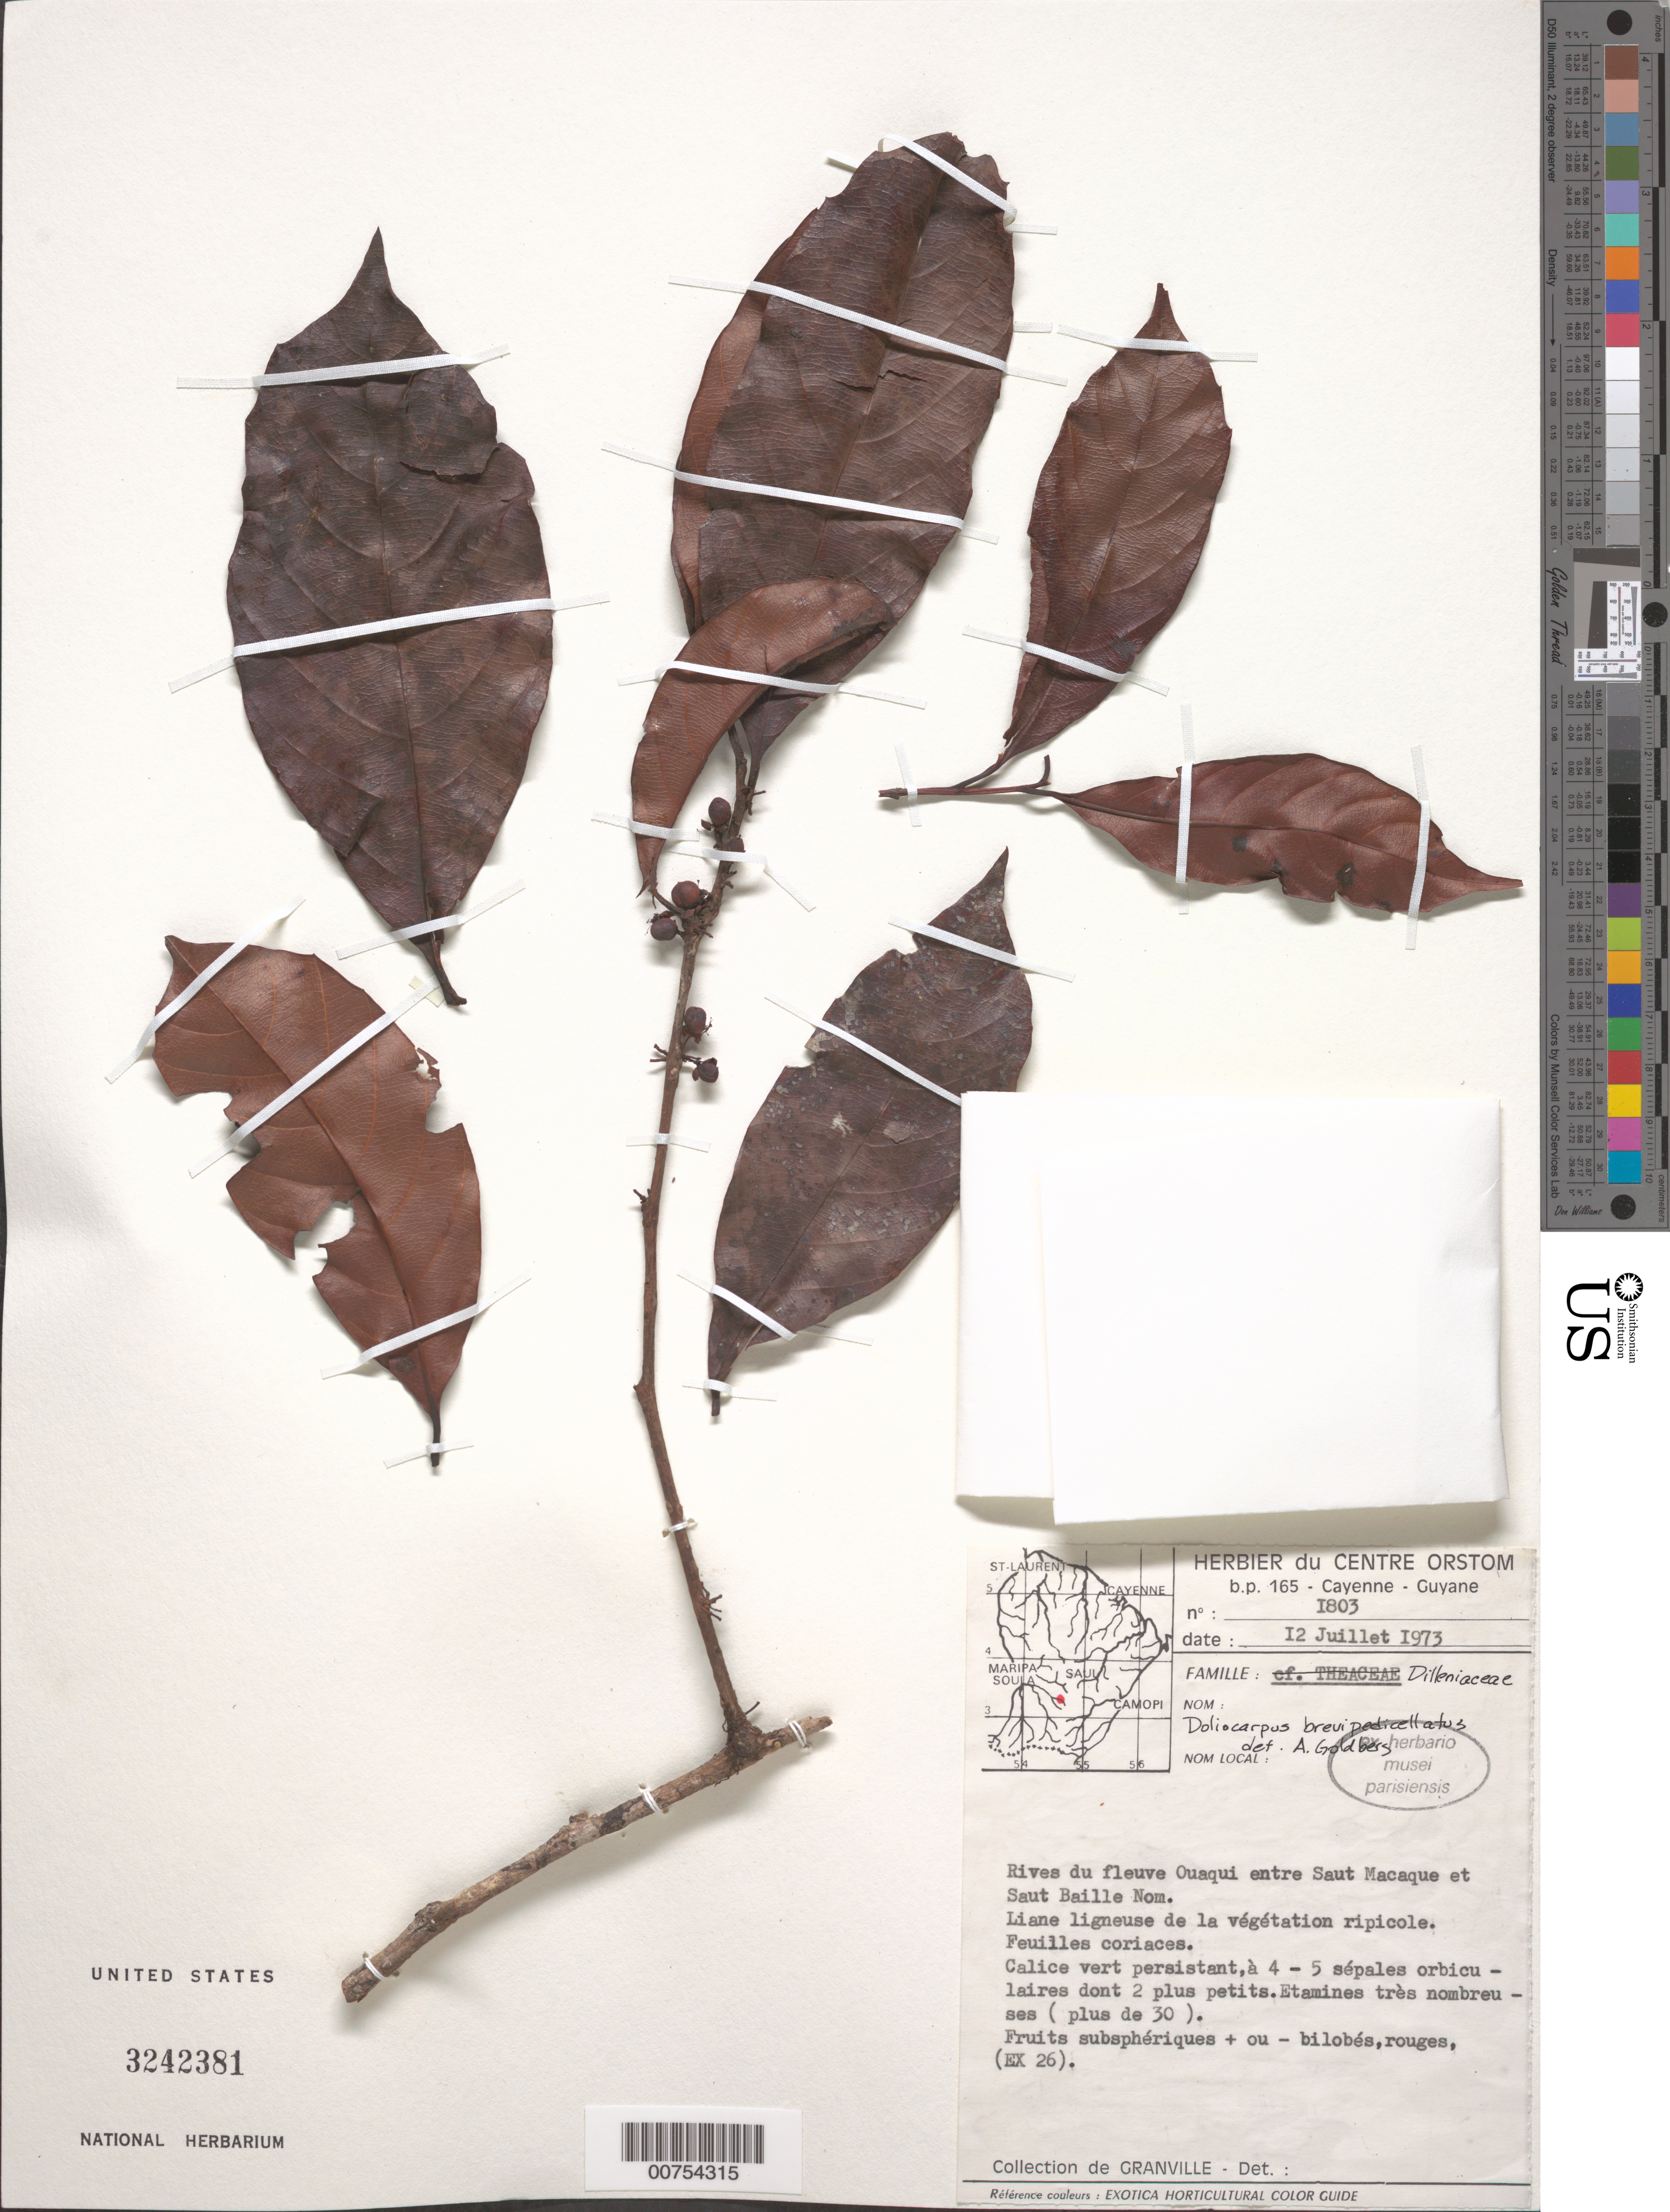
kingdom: Plantae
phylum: Tracheophyta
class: Magnoliopsida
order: Dilleniales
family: Dilleniaceae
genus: Doliocarpus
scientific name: Doliocarpus spraguei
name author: Cheesman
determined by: Victor Longhi Monzoli, João, (BRAZIL)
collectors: J.-J. de Granville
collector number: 1803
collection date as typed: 12-Jul-73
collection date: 1973-07-12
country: French Guiana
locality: Fleuve Ouaqui, entre Saut Macaque et Saut Baille Nom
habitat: Riparian vegetation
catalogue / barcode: US 3242381